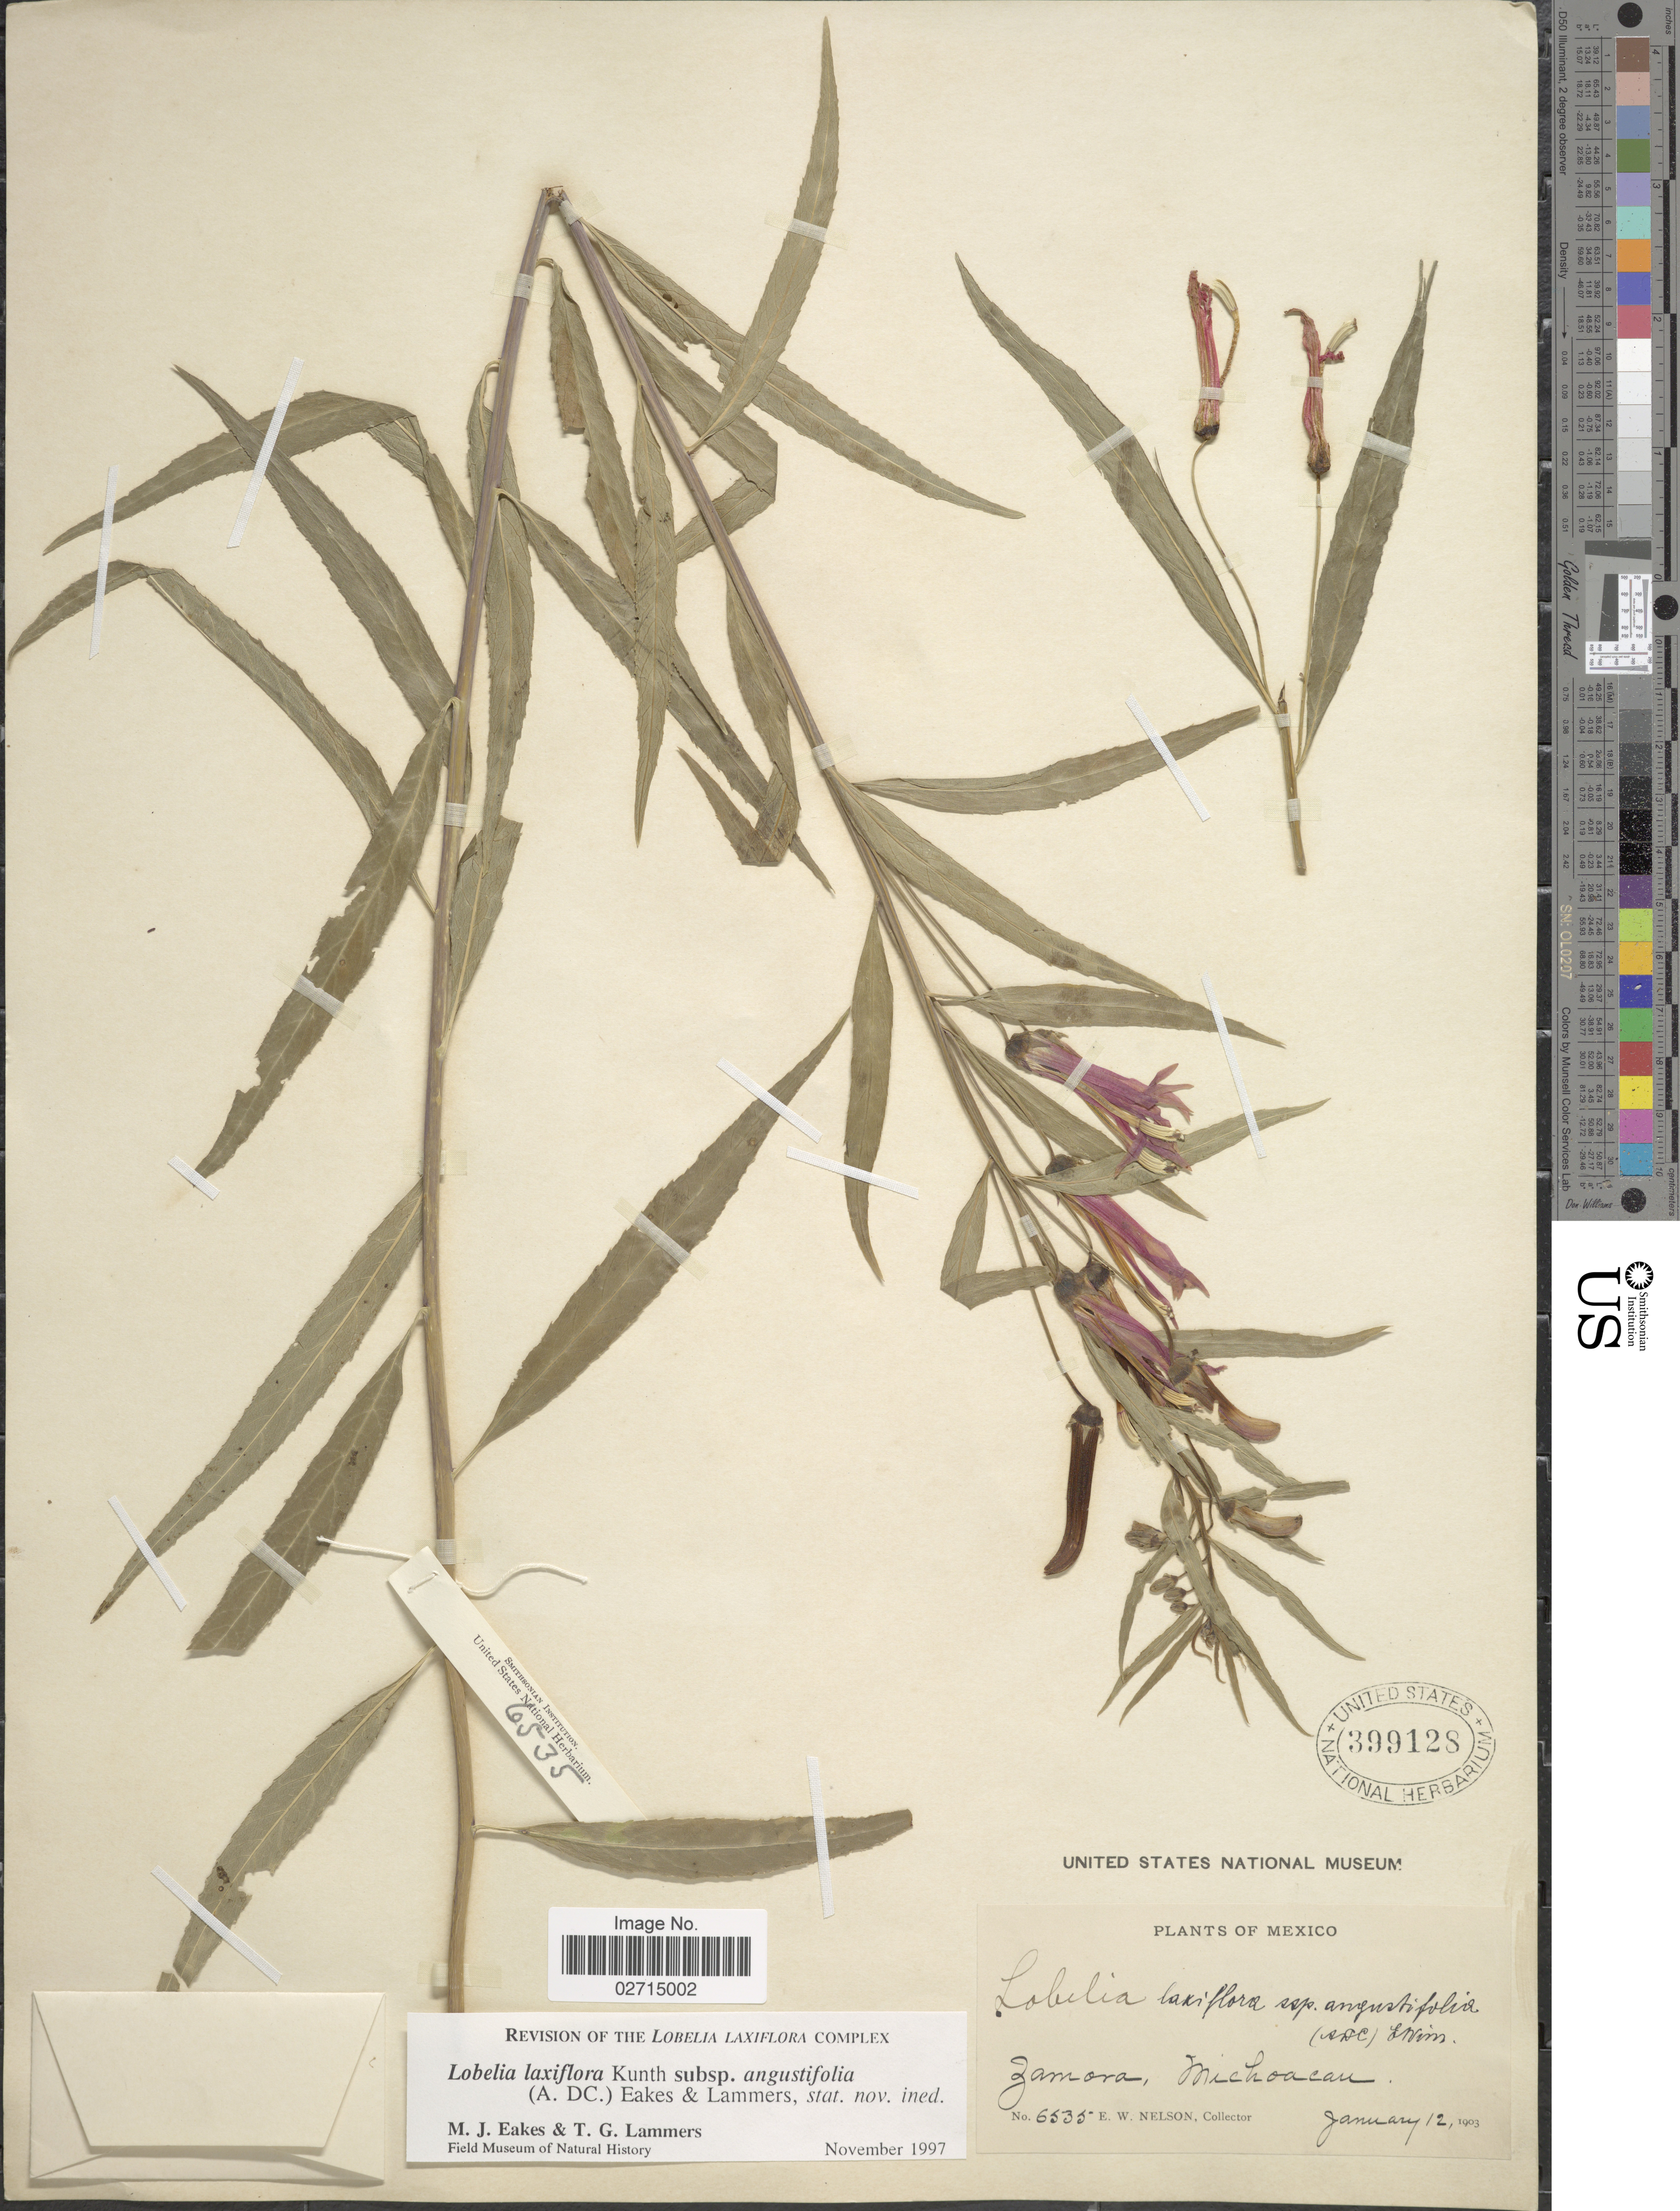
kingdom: Plantae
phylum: Tracheophyta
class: Magnoliopsida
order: Asterales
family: Campanulaceae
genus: Leptocodon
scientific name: Leptocodon laxiflora var. angustifolia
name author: A. DC.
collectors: E. W. Nelson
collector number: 6535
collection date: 1903-01-12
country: Mexico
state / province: Michoacán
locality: Zamora, Michoacan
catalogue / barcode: US 399128